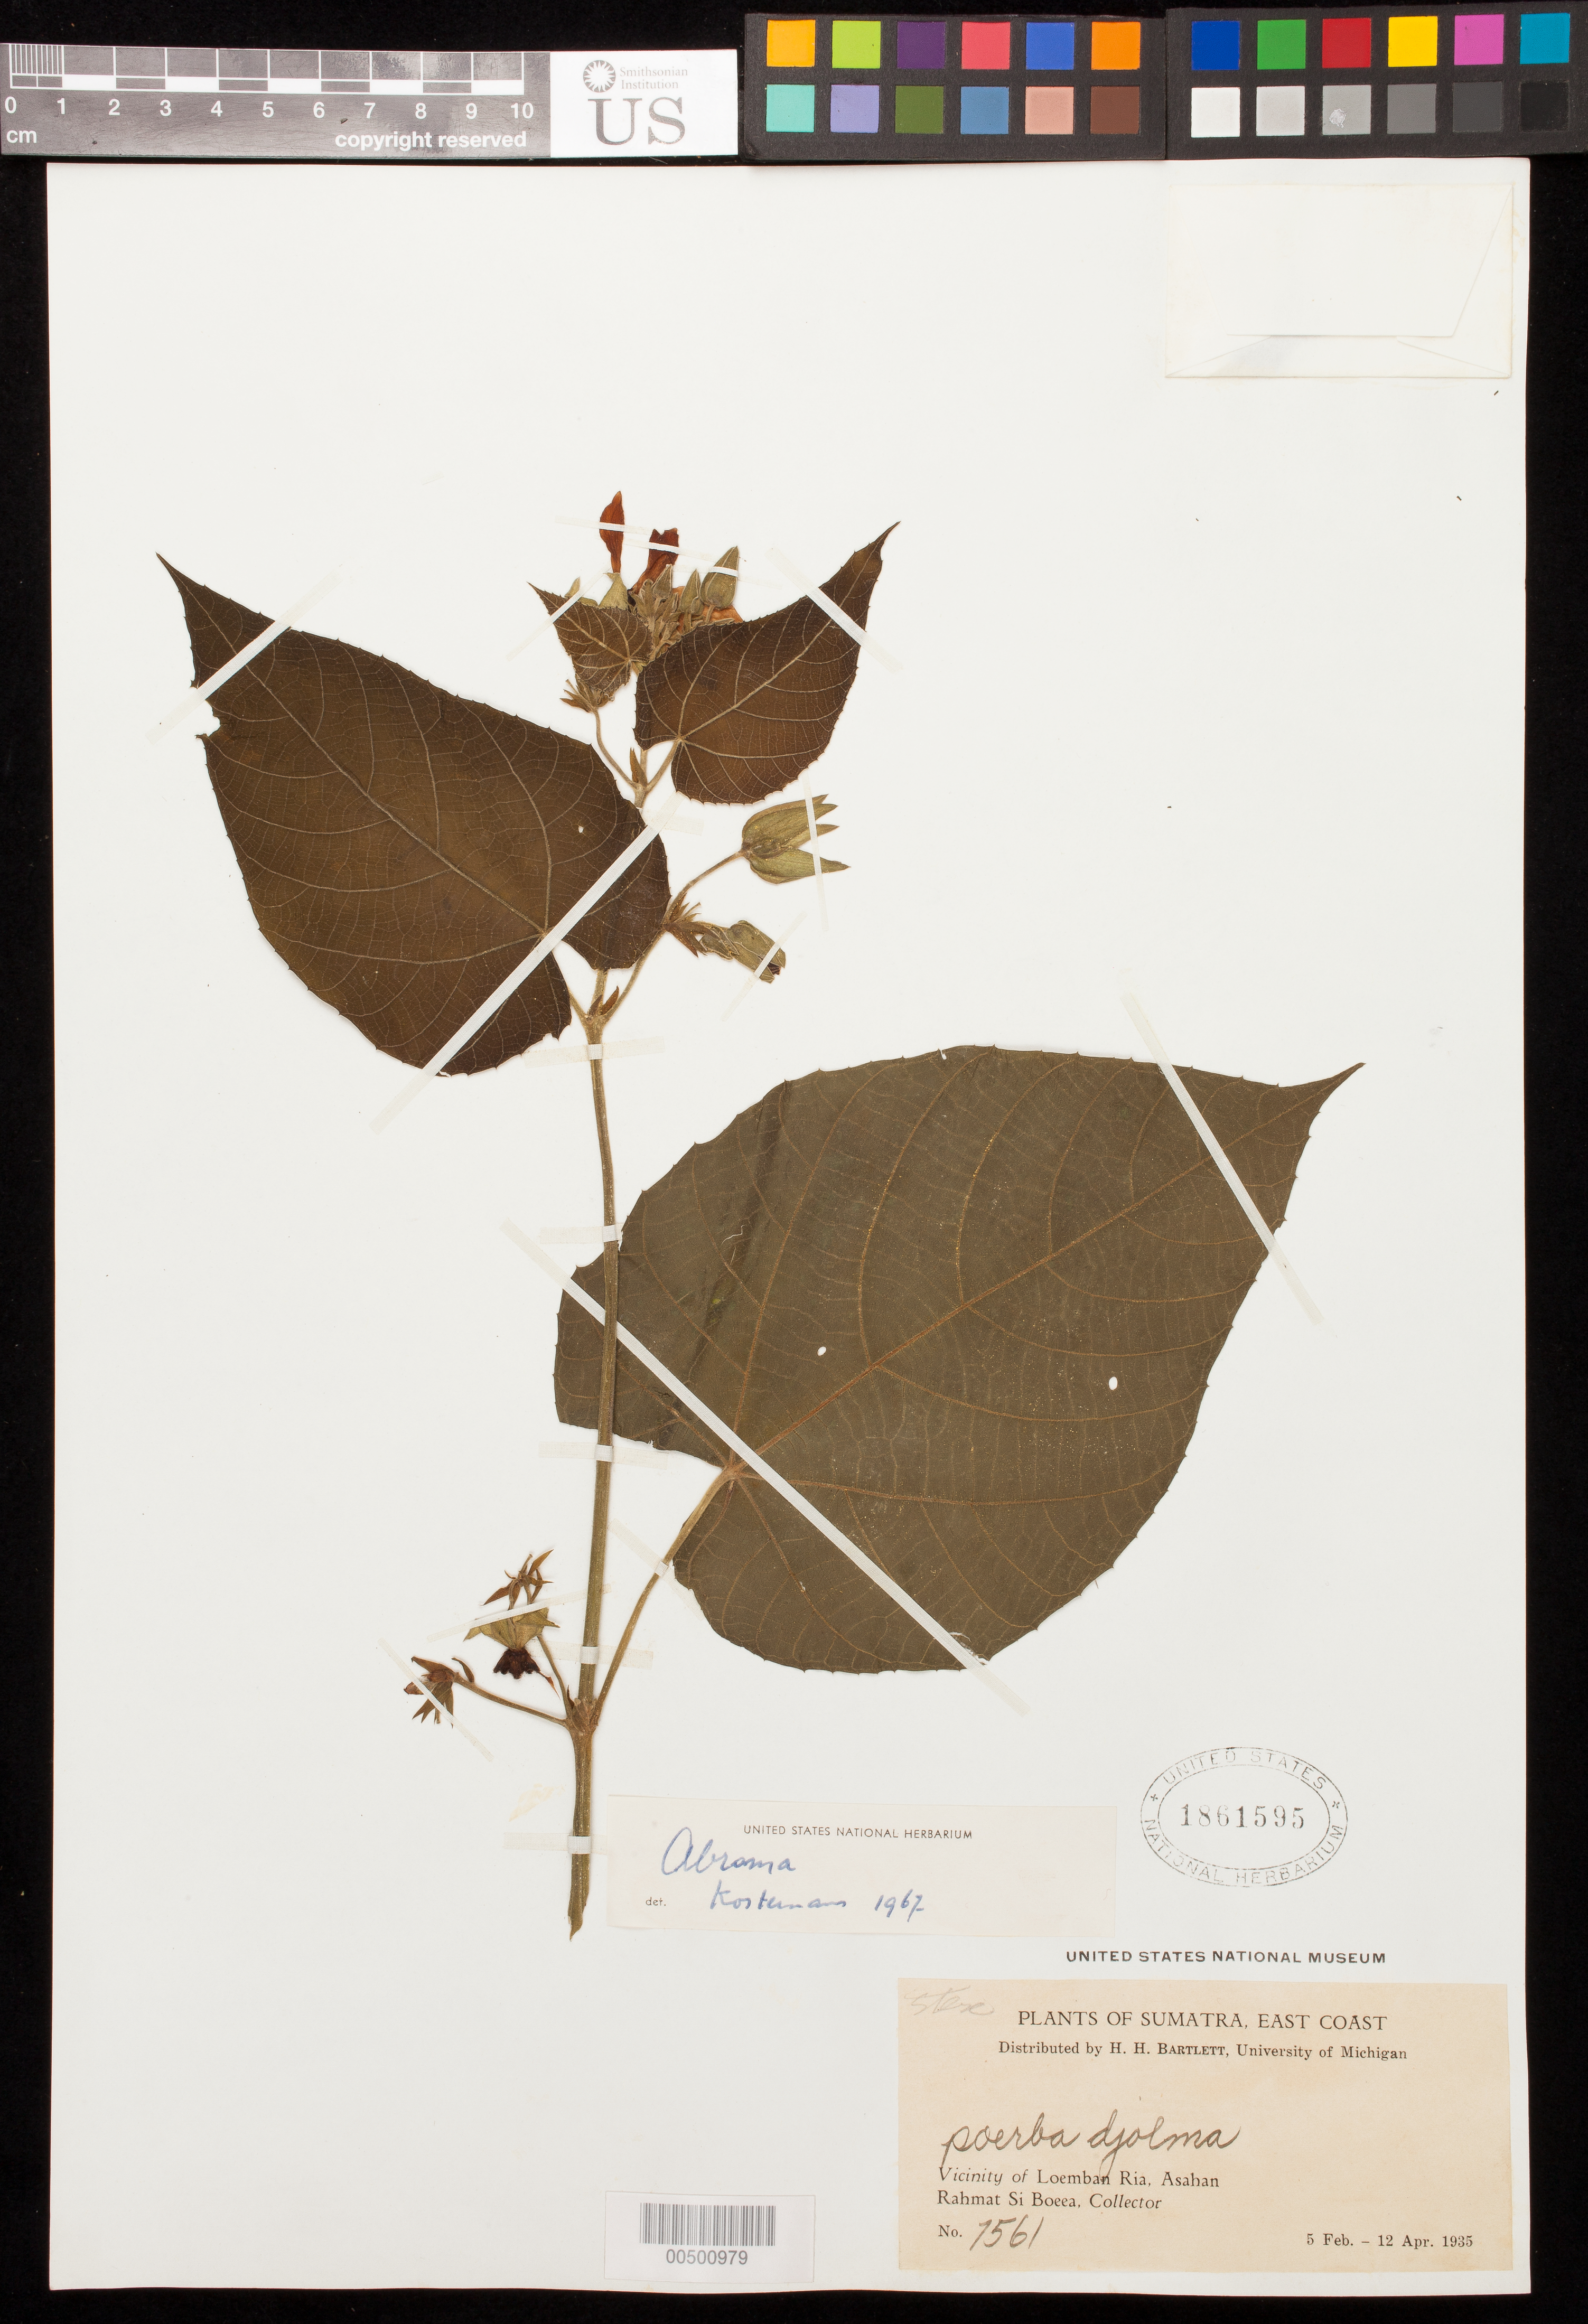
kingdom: Plantae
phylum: Tracheophyta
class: Magnoliopsida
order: Malvales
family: Malvaceae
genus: Abroma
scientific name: Abroma sp.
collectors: Rahmat Si Boeea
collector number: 7561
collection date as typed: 05 Feb 1935 to 12 Apr 1935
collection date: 1935-02-05/1935-04-12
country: Indonesia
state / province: Sumatra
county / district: Sumatera Utara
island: Sumatra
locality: Vicinity of Loemban Ria, Asahan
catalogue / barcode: US 1861595